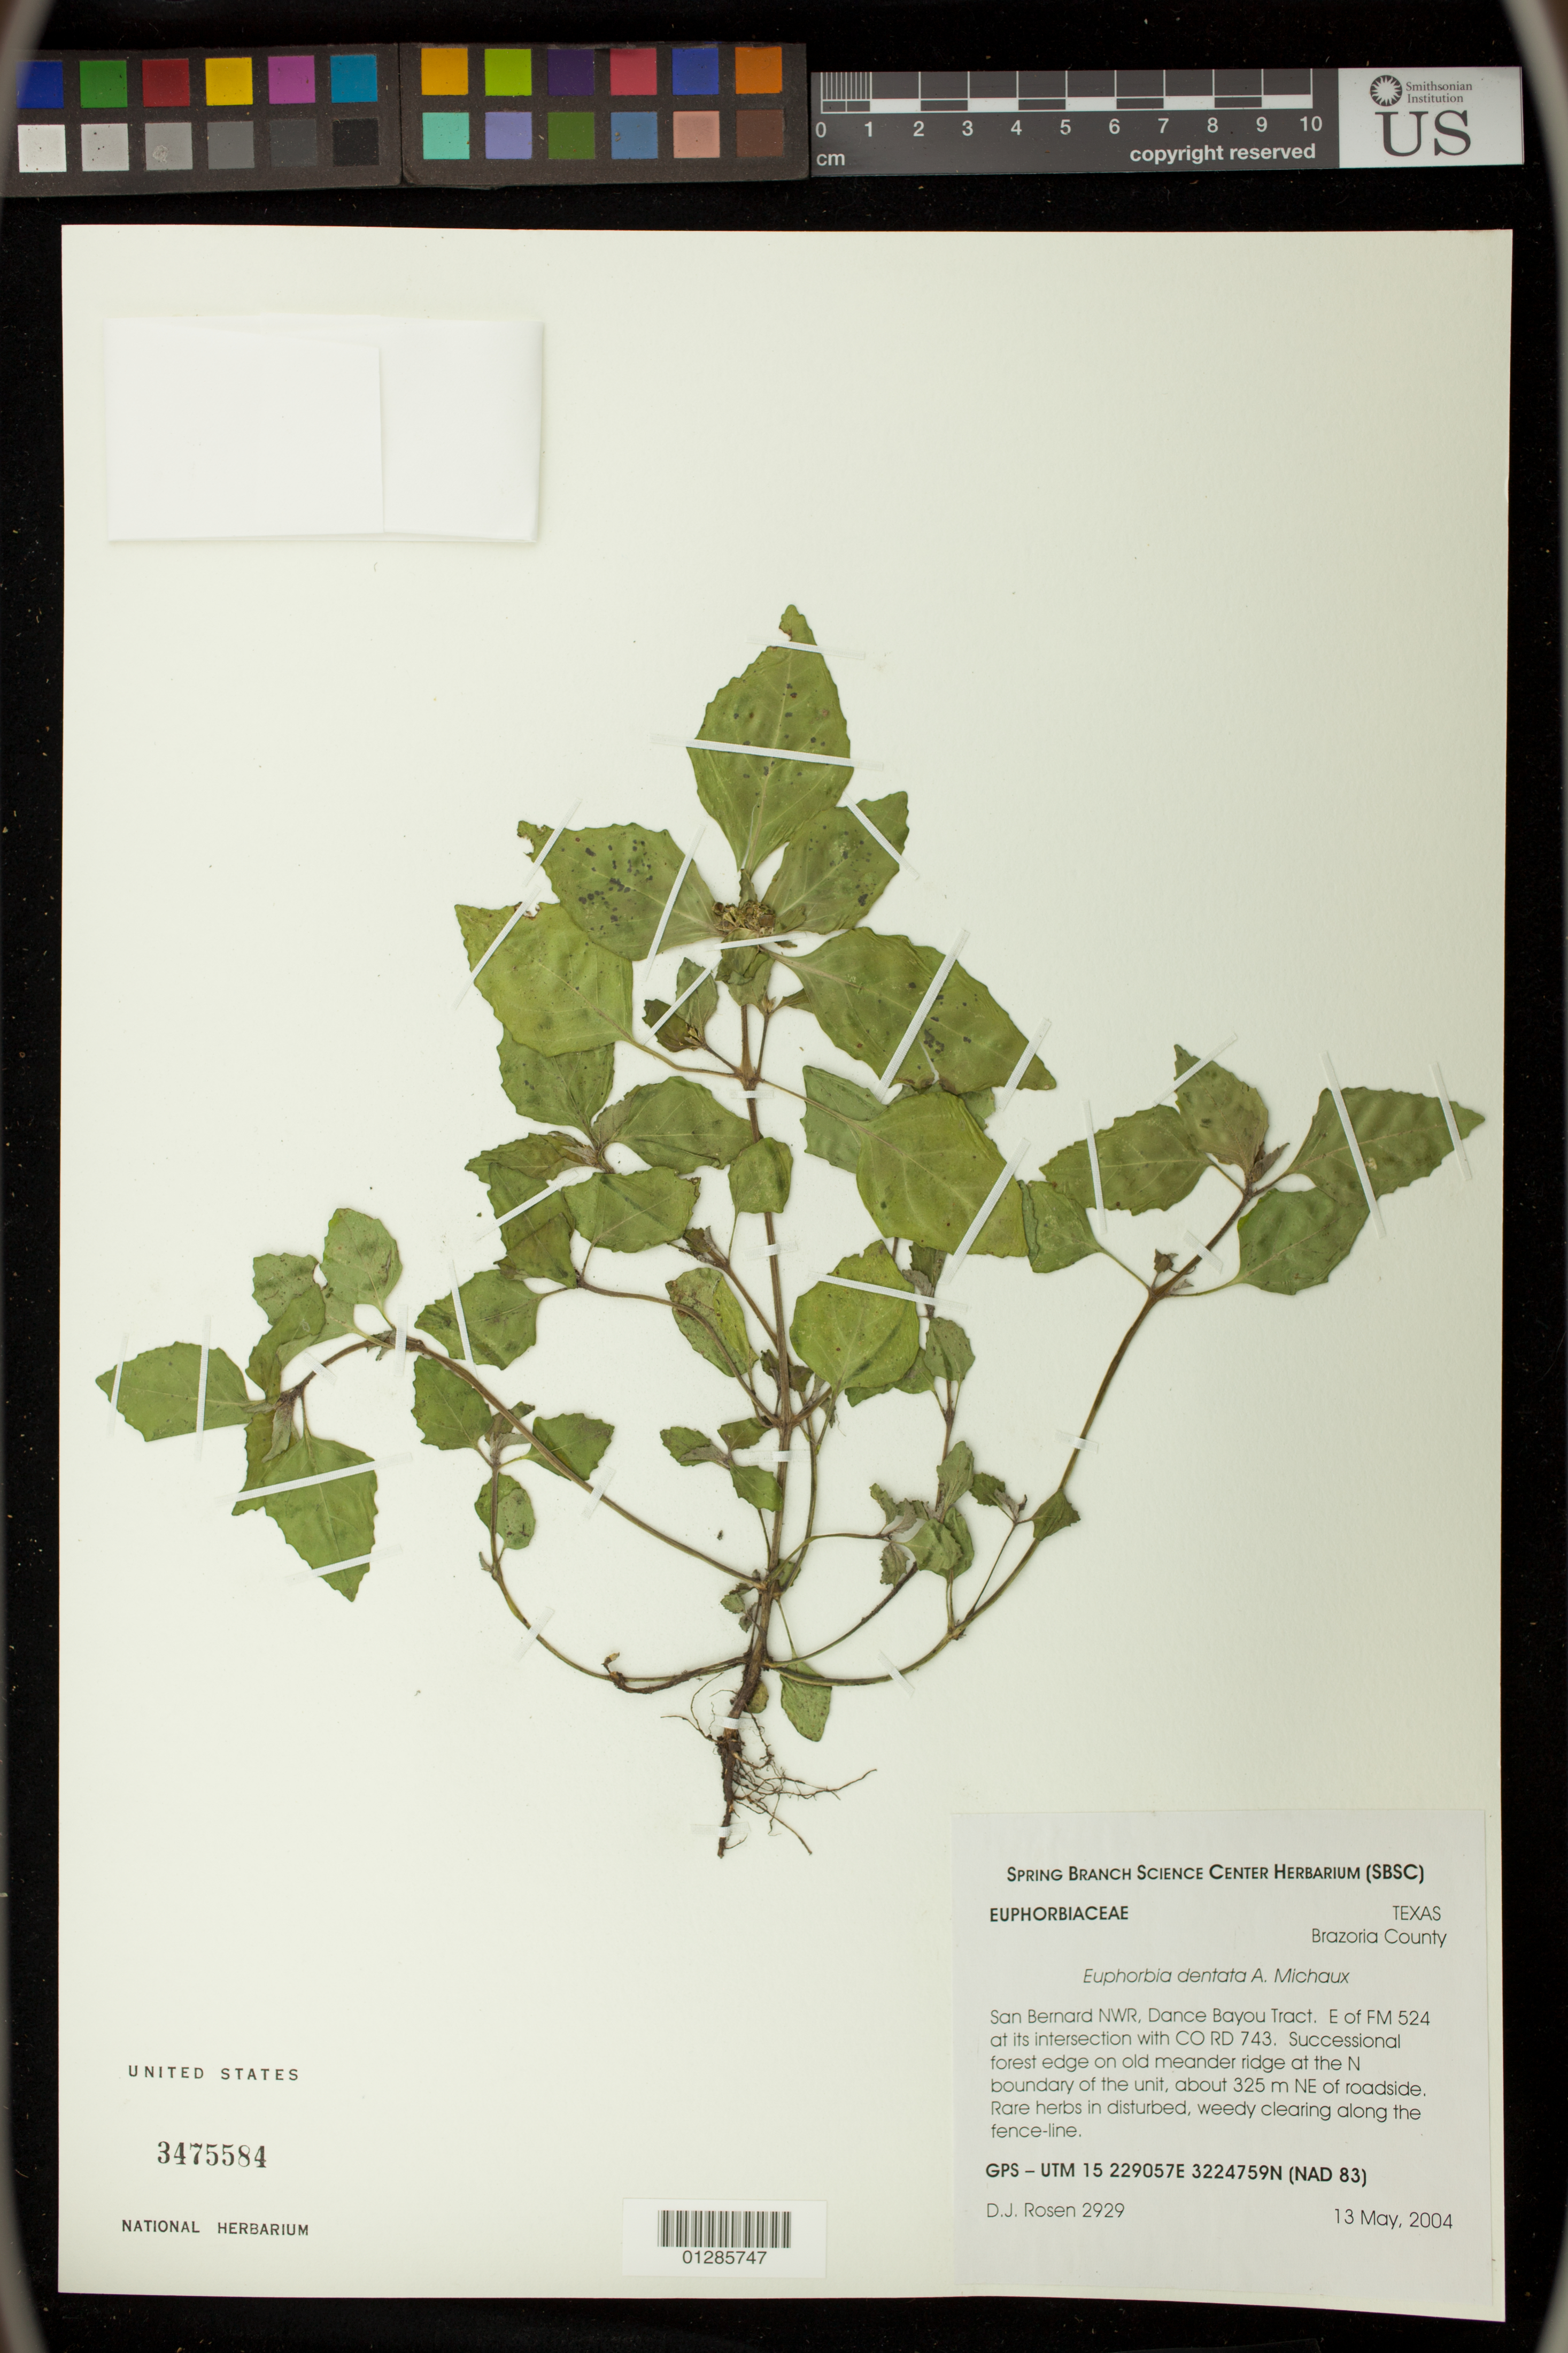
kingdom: Plantae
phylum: Tracheophyta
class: Magnoliopsida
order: Malpighiales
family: Euphorbiaceae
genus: Euphorbia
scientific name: Euphorbia dentata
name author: Michx.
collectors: D. J. Rosen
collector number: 2929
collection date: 2004-05-13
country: United States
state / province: Texas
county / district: Brazoria County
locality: San Bernard NWR, Dance Bayou Tract. E. of FM 524 at its intersection with CO RD 743. Successional forest edge on old meander ridge at the N boundary of the unit, about 325 m NE of roadside.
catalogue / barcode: US 3475584